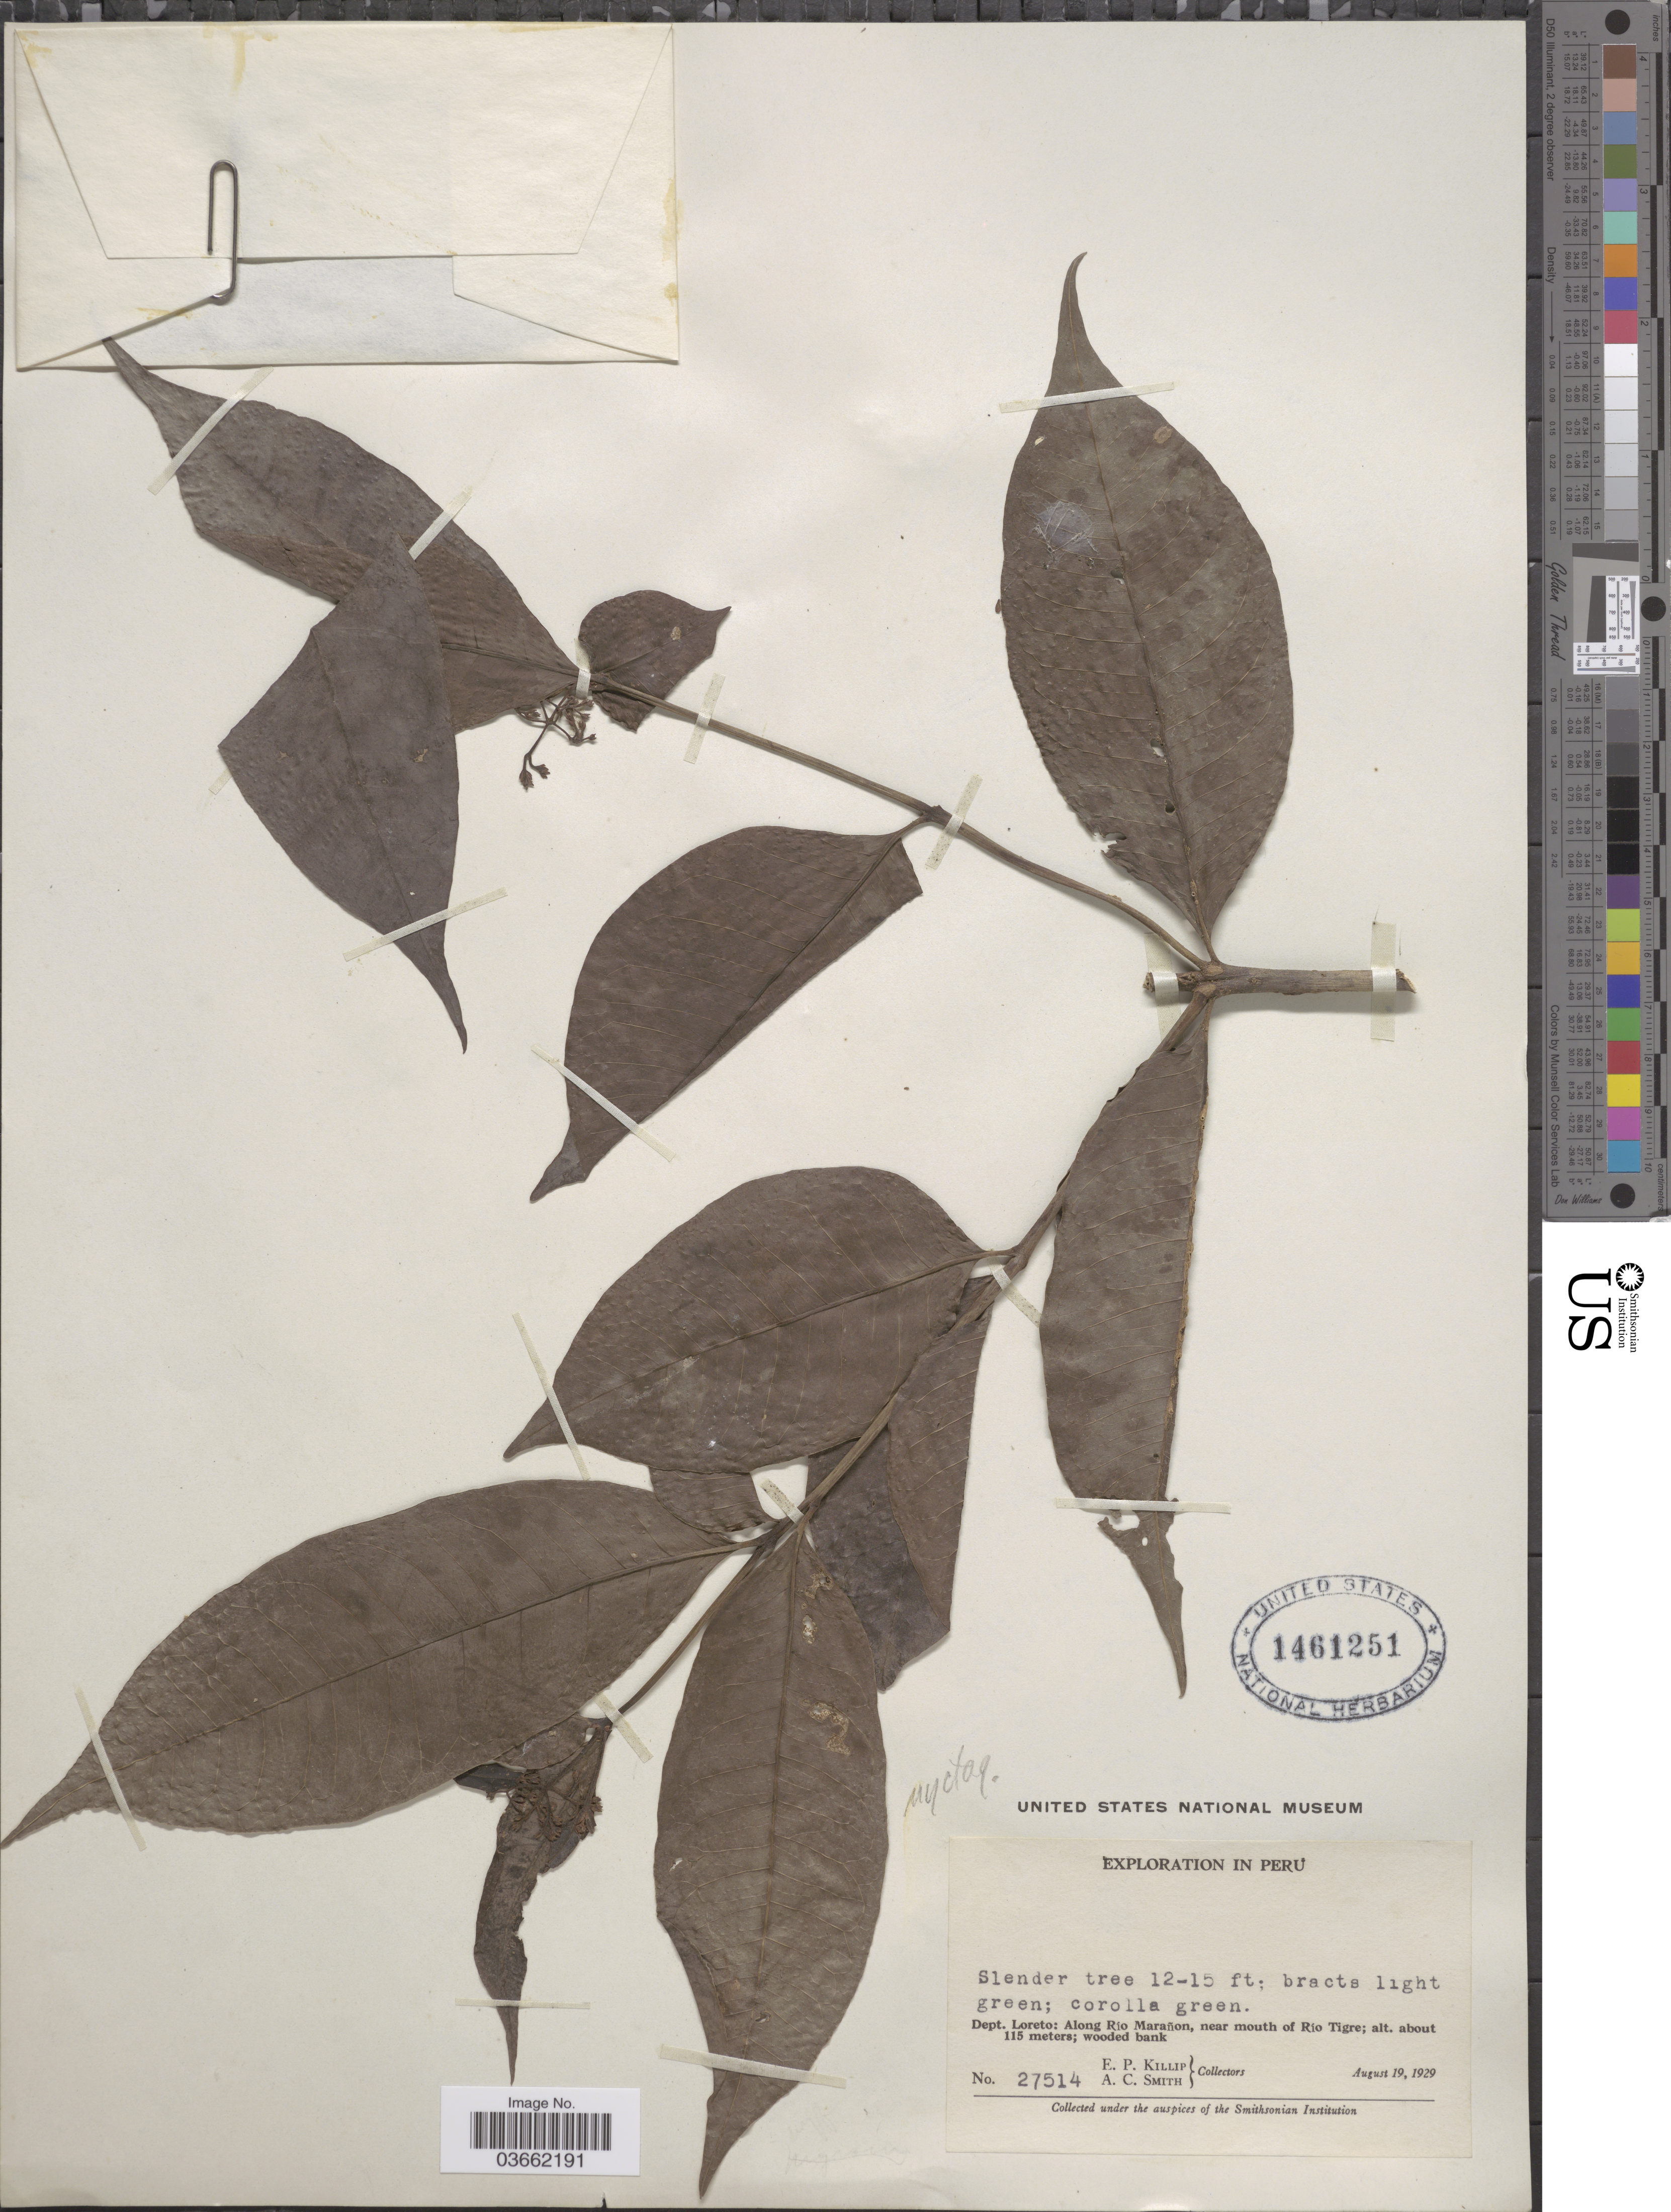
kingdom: Plantae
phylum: Tracheophyta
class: Magnoliopsida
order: Caryophyllales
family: Nyctaginaceae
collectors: E. P. Killip & A. C. Smith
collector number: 27514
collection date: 1929-08-19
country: Peru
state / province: Loreto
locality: Dept. Loreto: Along Río Marañon, near mouth of Río Tigre.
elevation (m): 115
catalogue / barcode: US 1461251